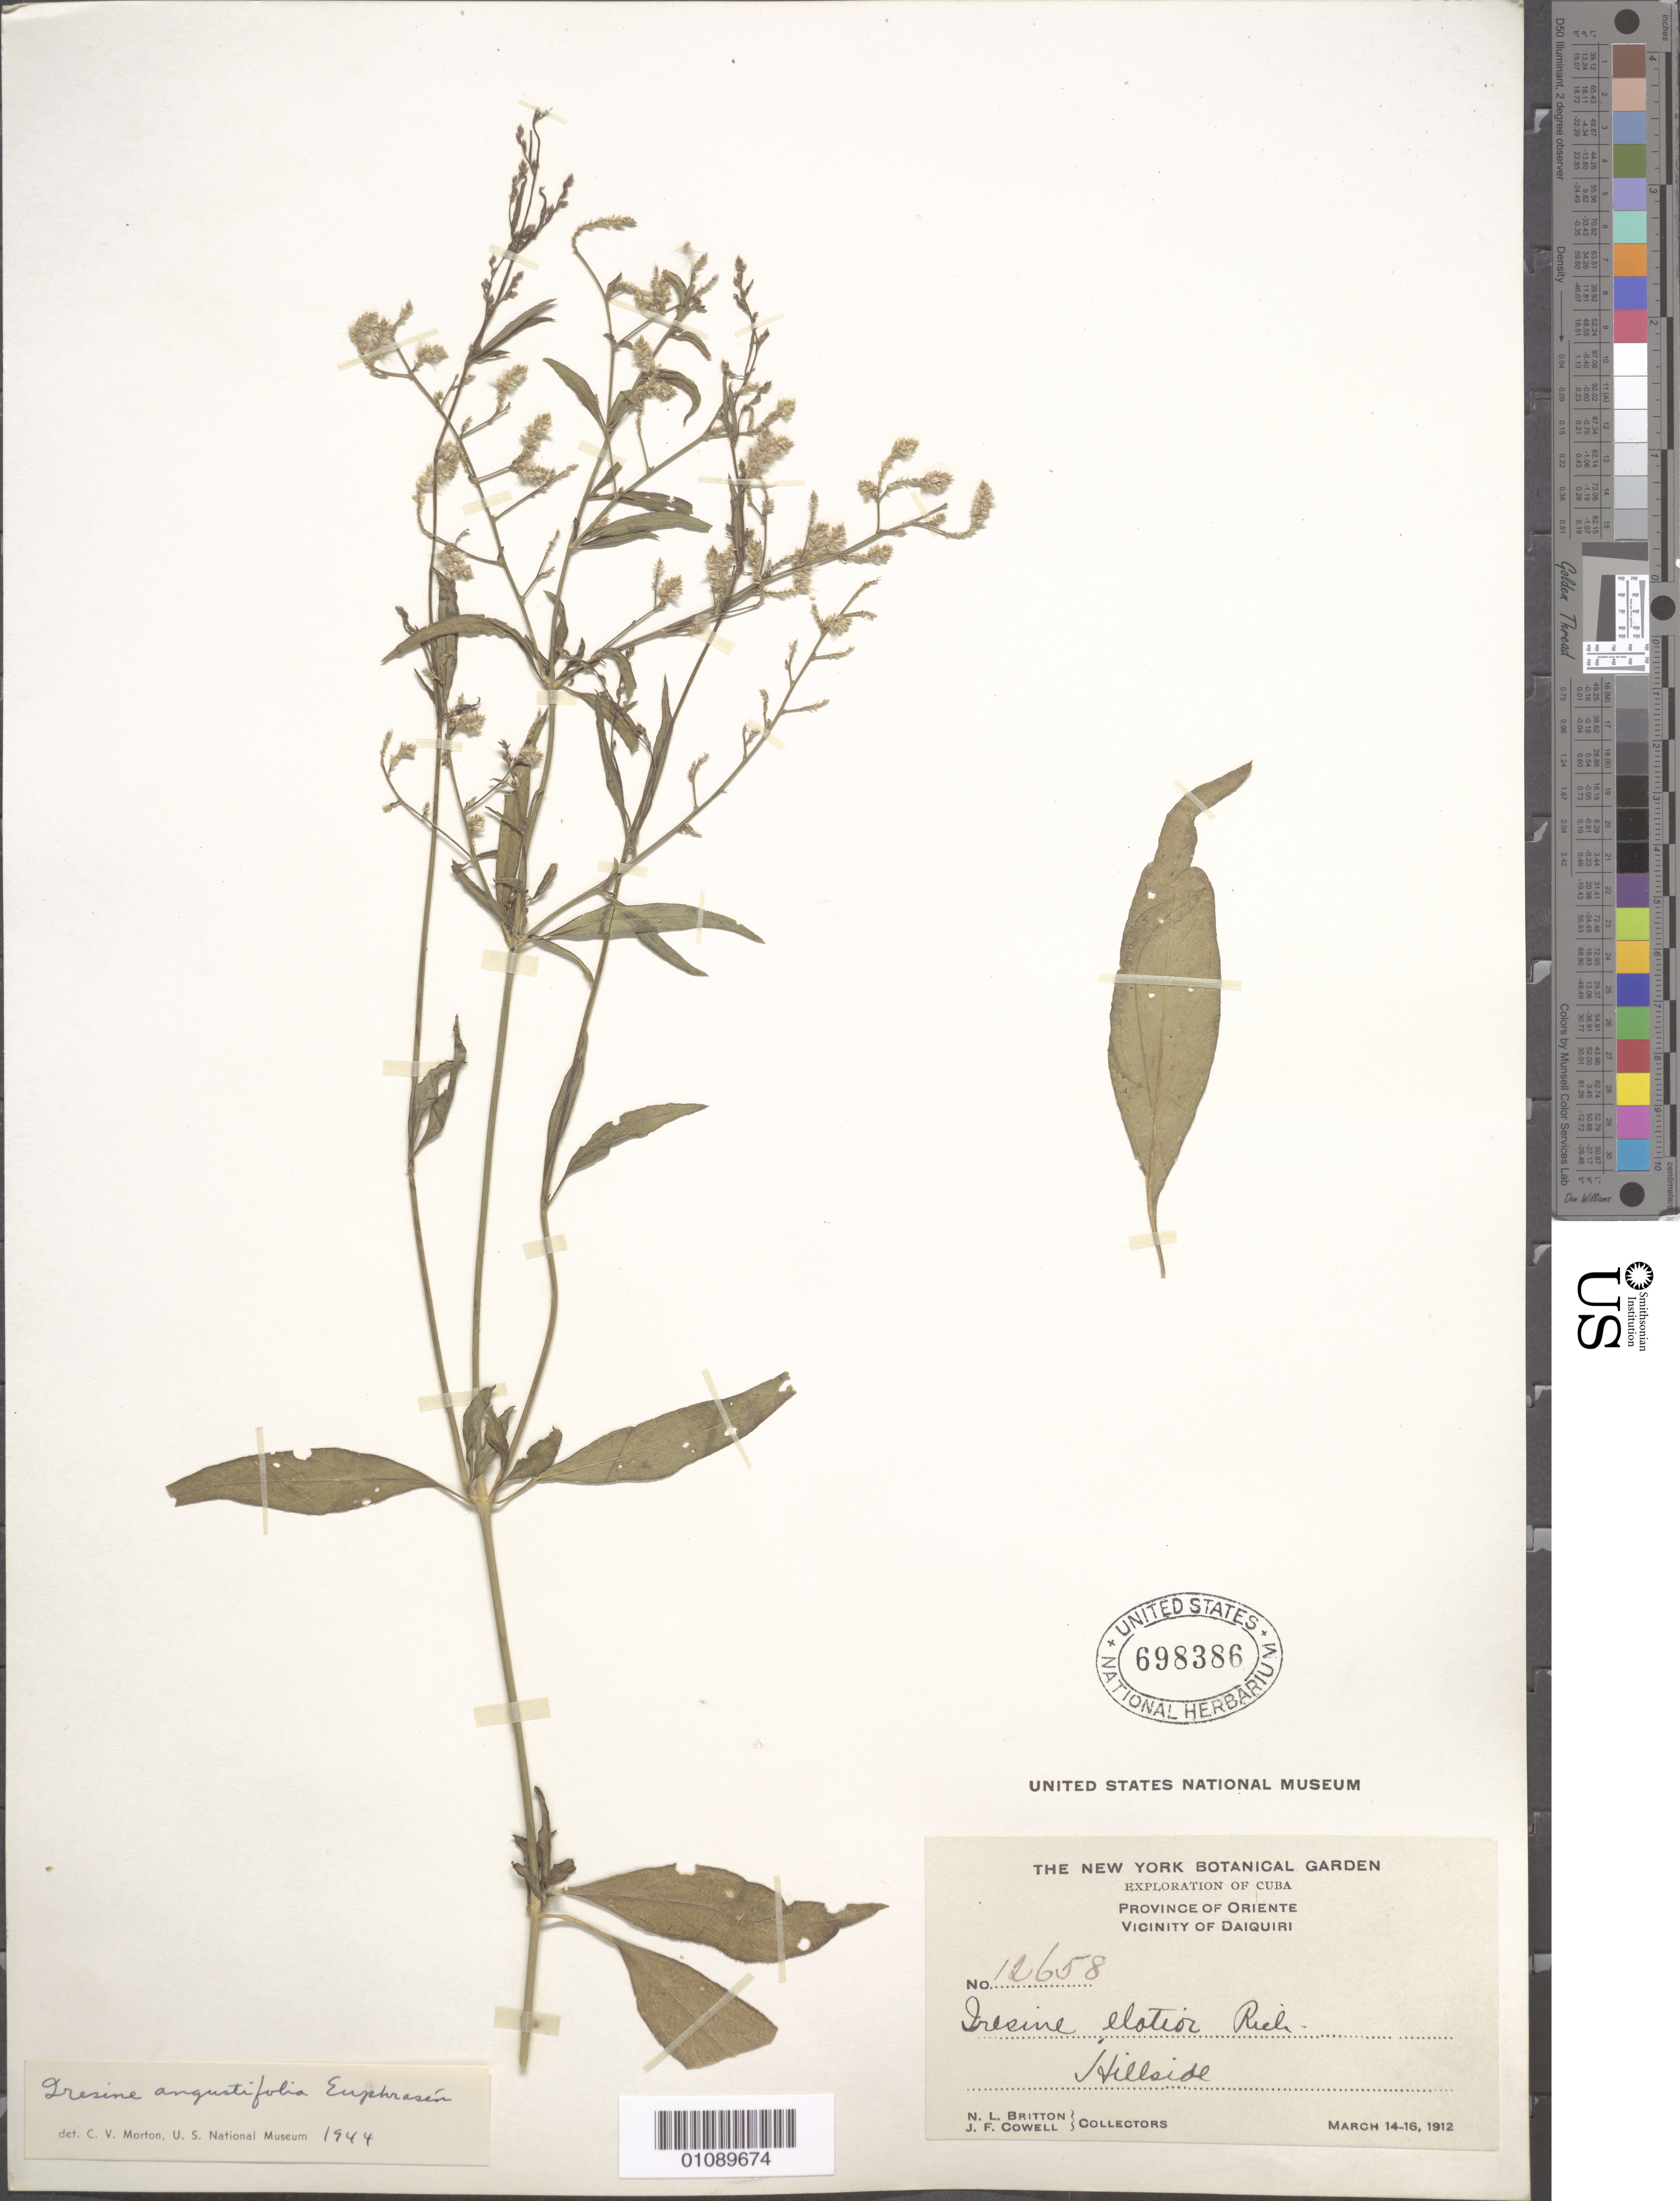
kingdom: Plantae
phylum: Tracheophyta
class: Magnoliopsida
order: Caryophyllales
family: Amaranthaceae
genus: Iresine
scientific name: Iresine angustifolia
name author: Euphrasén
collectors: N. Britton & J. F. Cowell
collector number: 12658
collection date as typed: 14 Mar 1912 to 16 Mar 1912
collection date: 1912-03-14/1912-03-16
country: Cuba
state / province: Santiago de Cuba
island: Cuba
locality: Oriente, Vicinity of Daiquiri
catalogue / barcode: US 698386